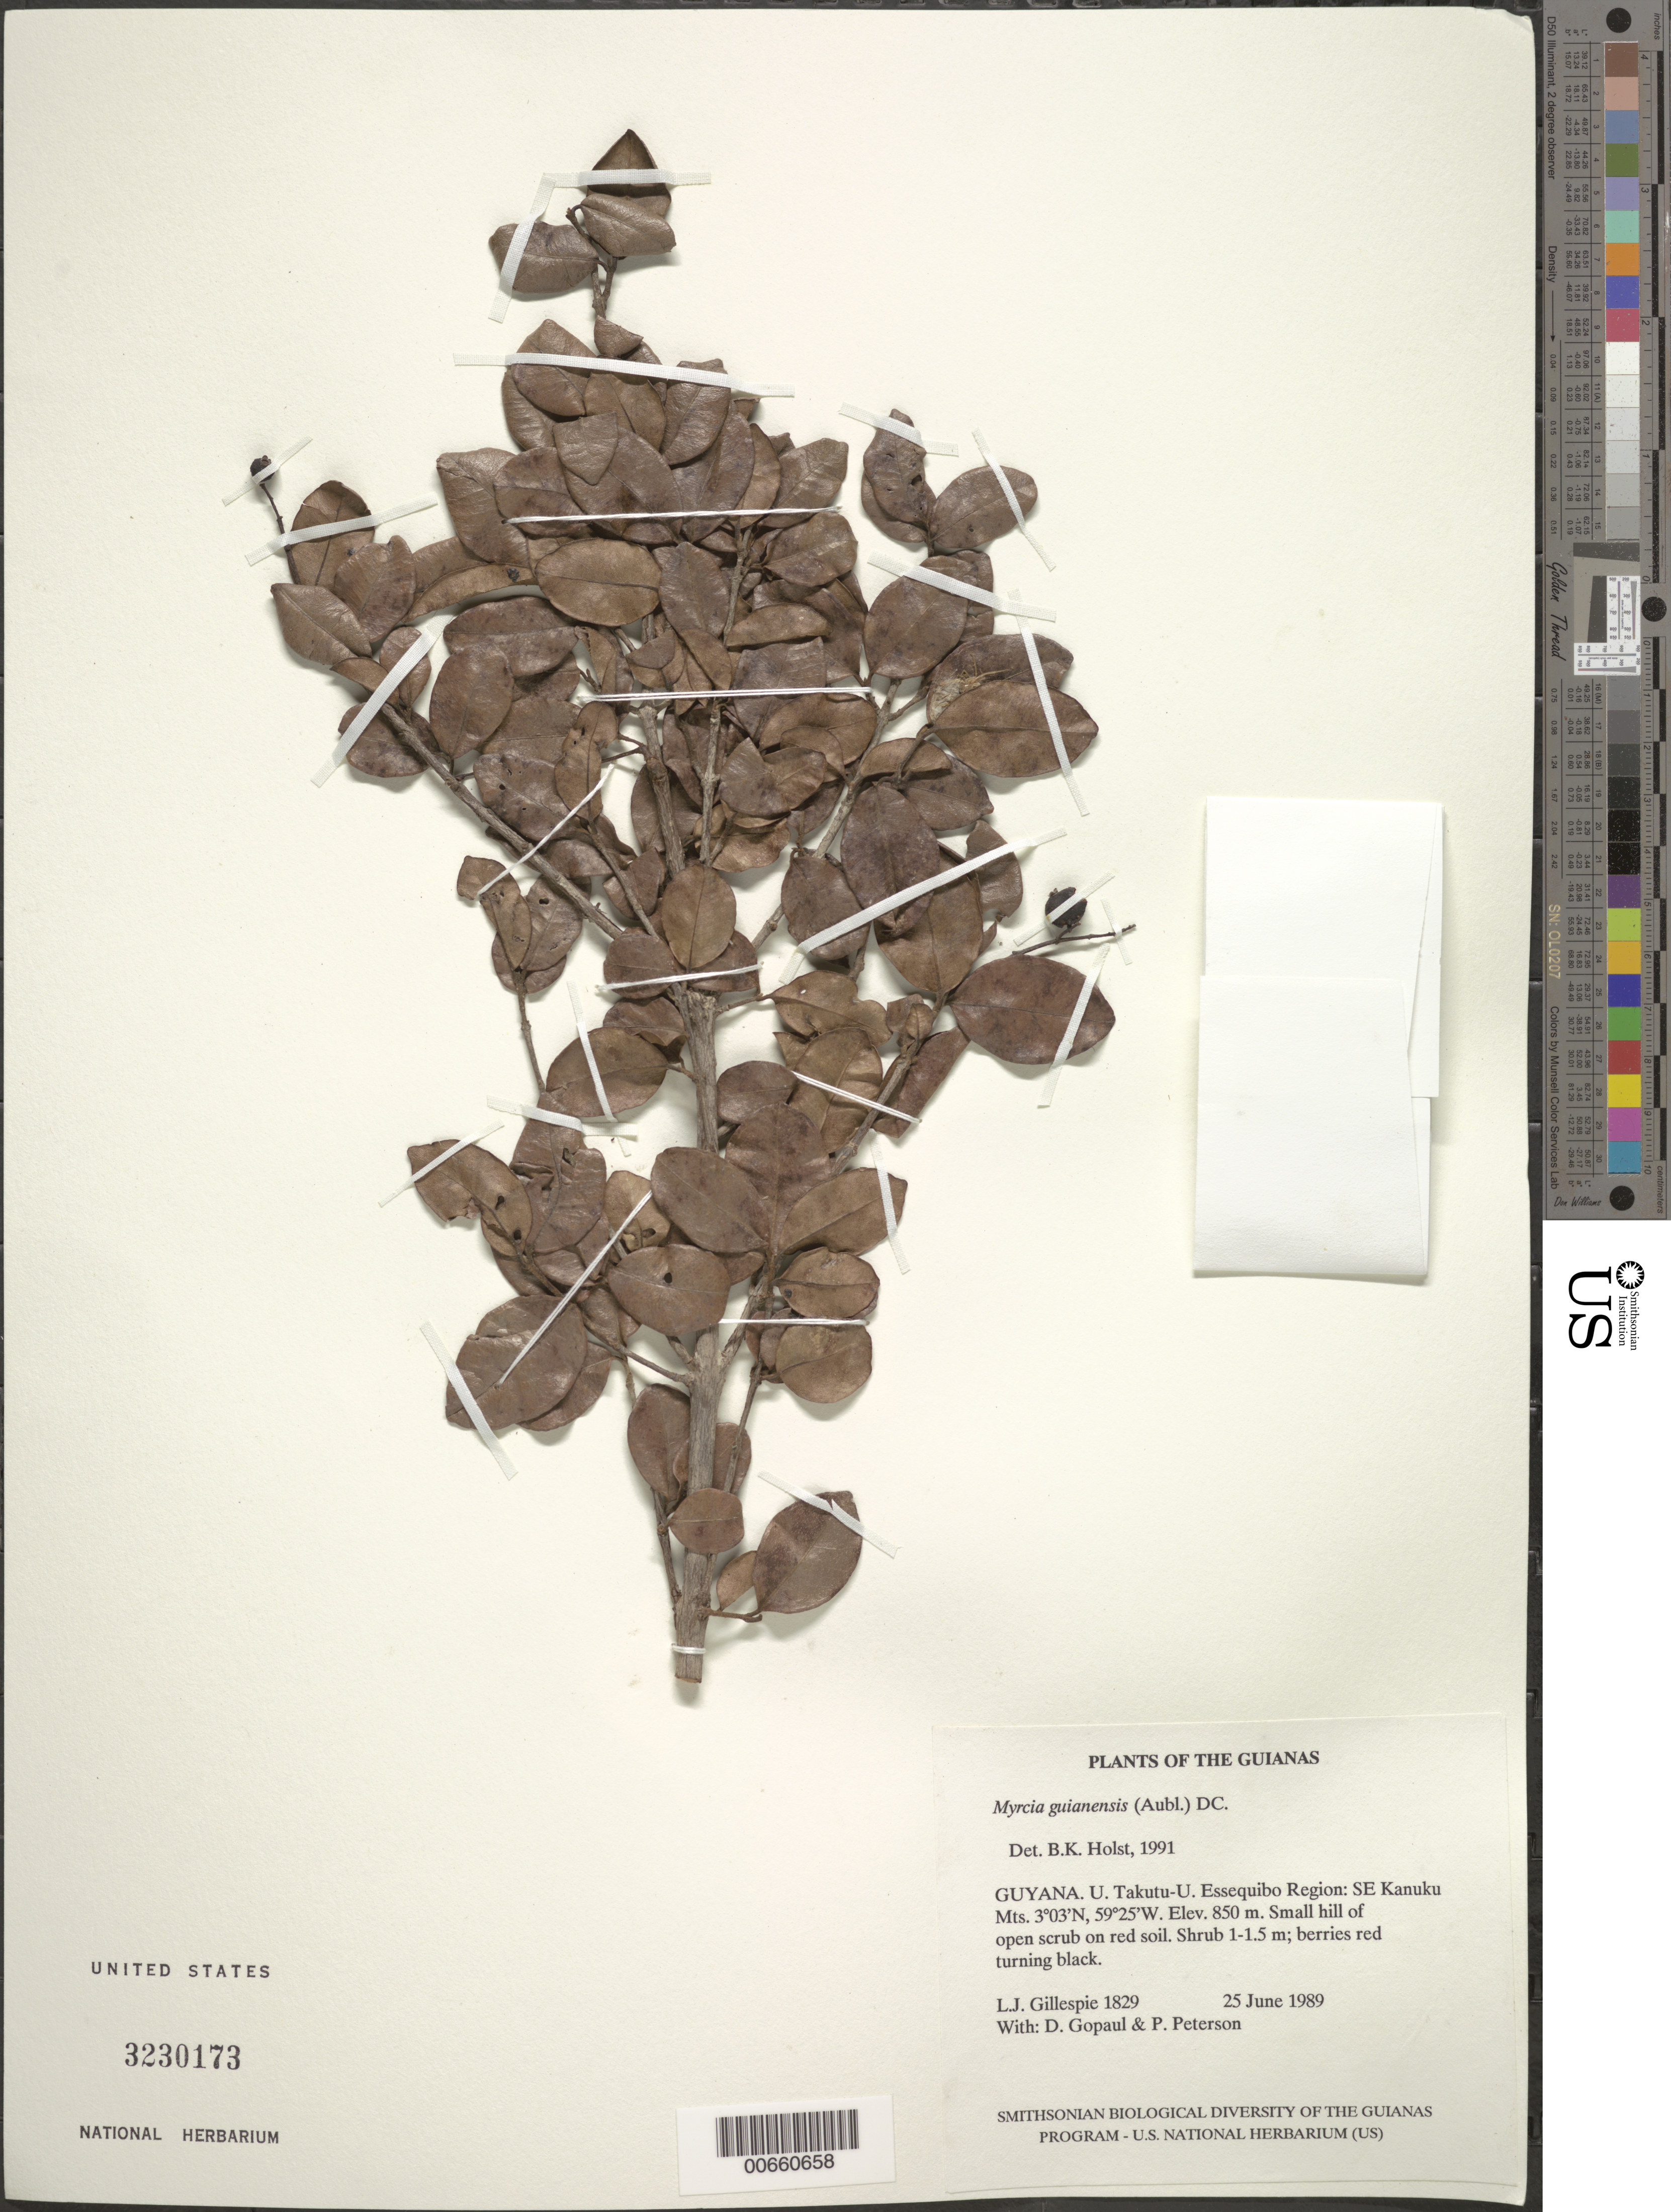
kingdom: Plantae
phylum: Tracheophyta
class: Magnoliopsida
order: Myrtales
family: Myrtaceae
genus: Myrcia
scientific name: Myrcia guianensis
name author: (Aubl.) DC.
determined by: Holst, Bruce K.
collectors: L. J. Gillespie, D. Gopaul & P. M. Peterson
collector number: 1829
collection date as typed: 25 June 1989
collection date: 1989-06-25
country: Guyana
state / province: U. Takutu-U. Essequibo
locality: SE Kanuku Mts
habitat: Small hill of open scrub on red soil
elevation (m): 250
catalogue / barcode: US 3230173